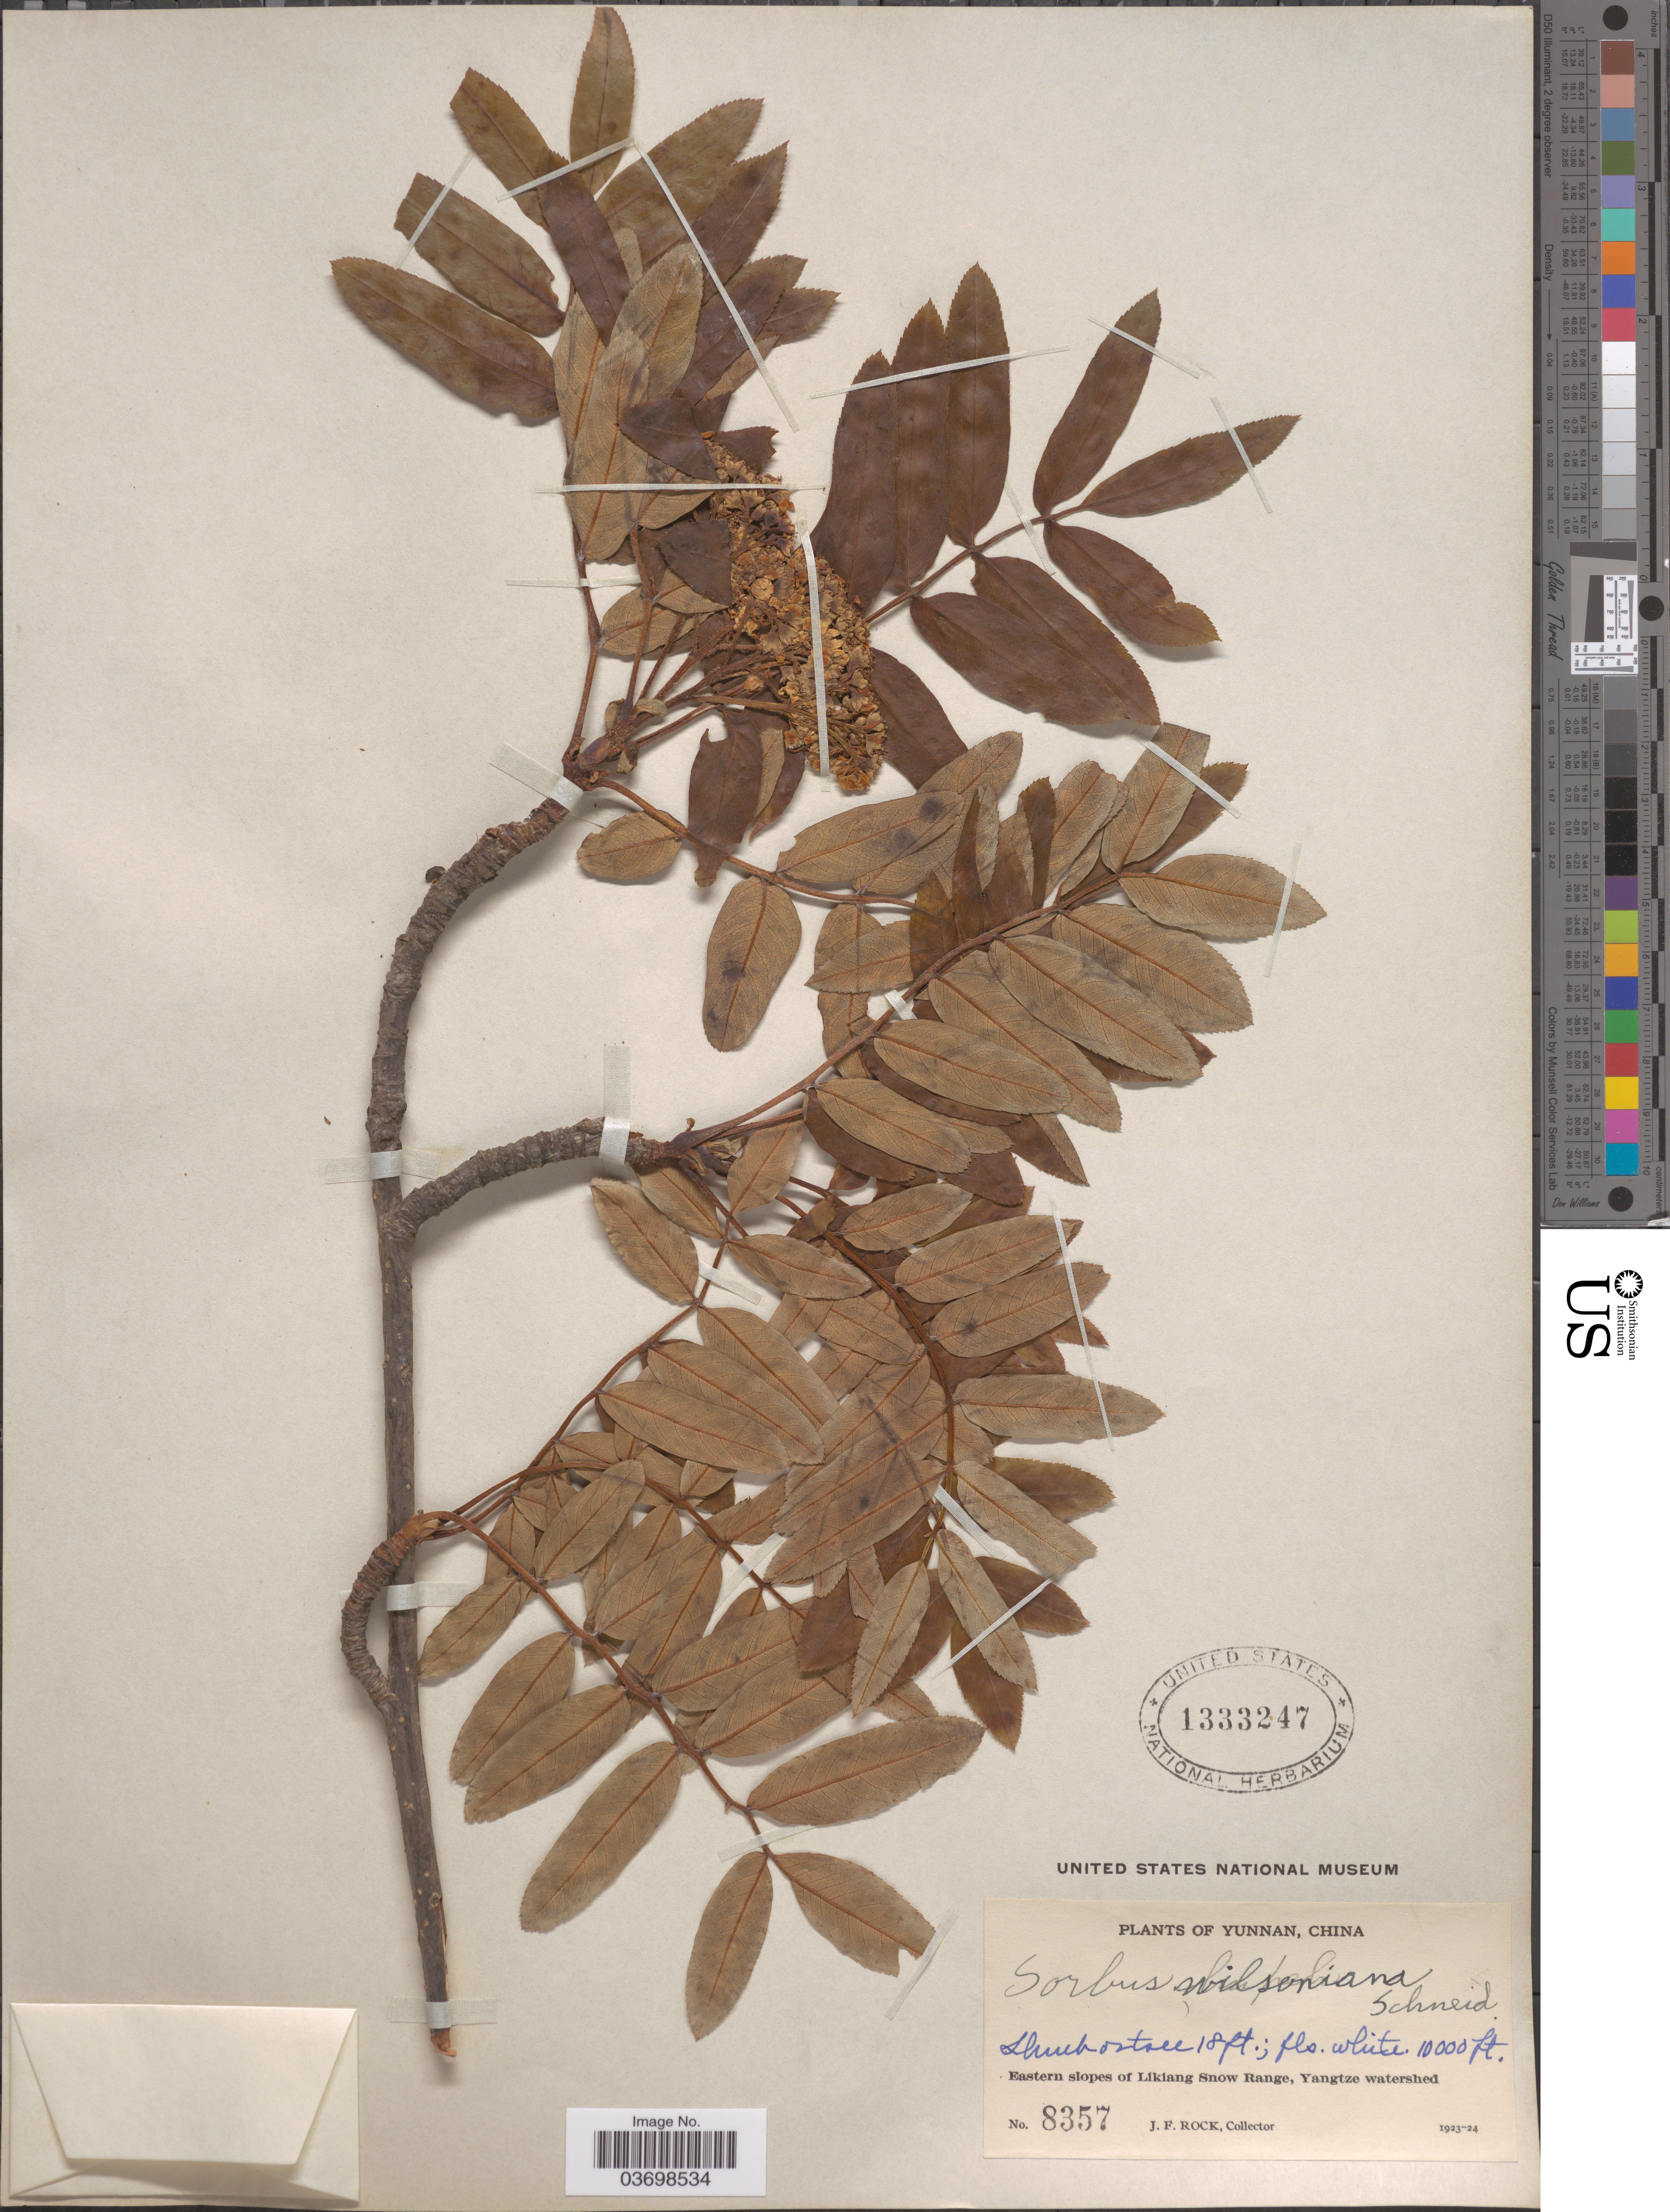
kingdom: Plantae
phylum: Tracheophyta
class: Magnoliopsida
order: Rosales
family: Rosaceae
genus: Sorbus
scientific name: Sorbus wilsoniana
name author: C.K. Schneid.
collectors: J. Rock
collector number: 8357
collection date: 1923/1924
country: China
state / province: Yunnan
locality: Eastern slopes of Likiang Snow Range, Yangtze watershed.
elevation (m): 3048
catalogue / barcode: US 1333247